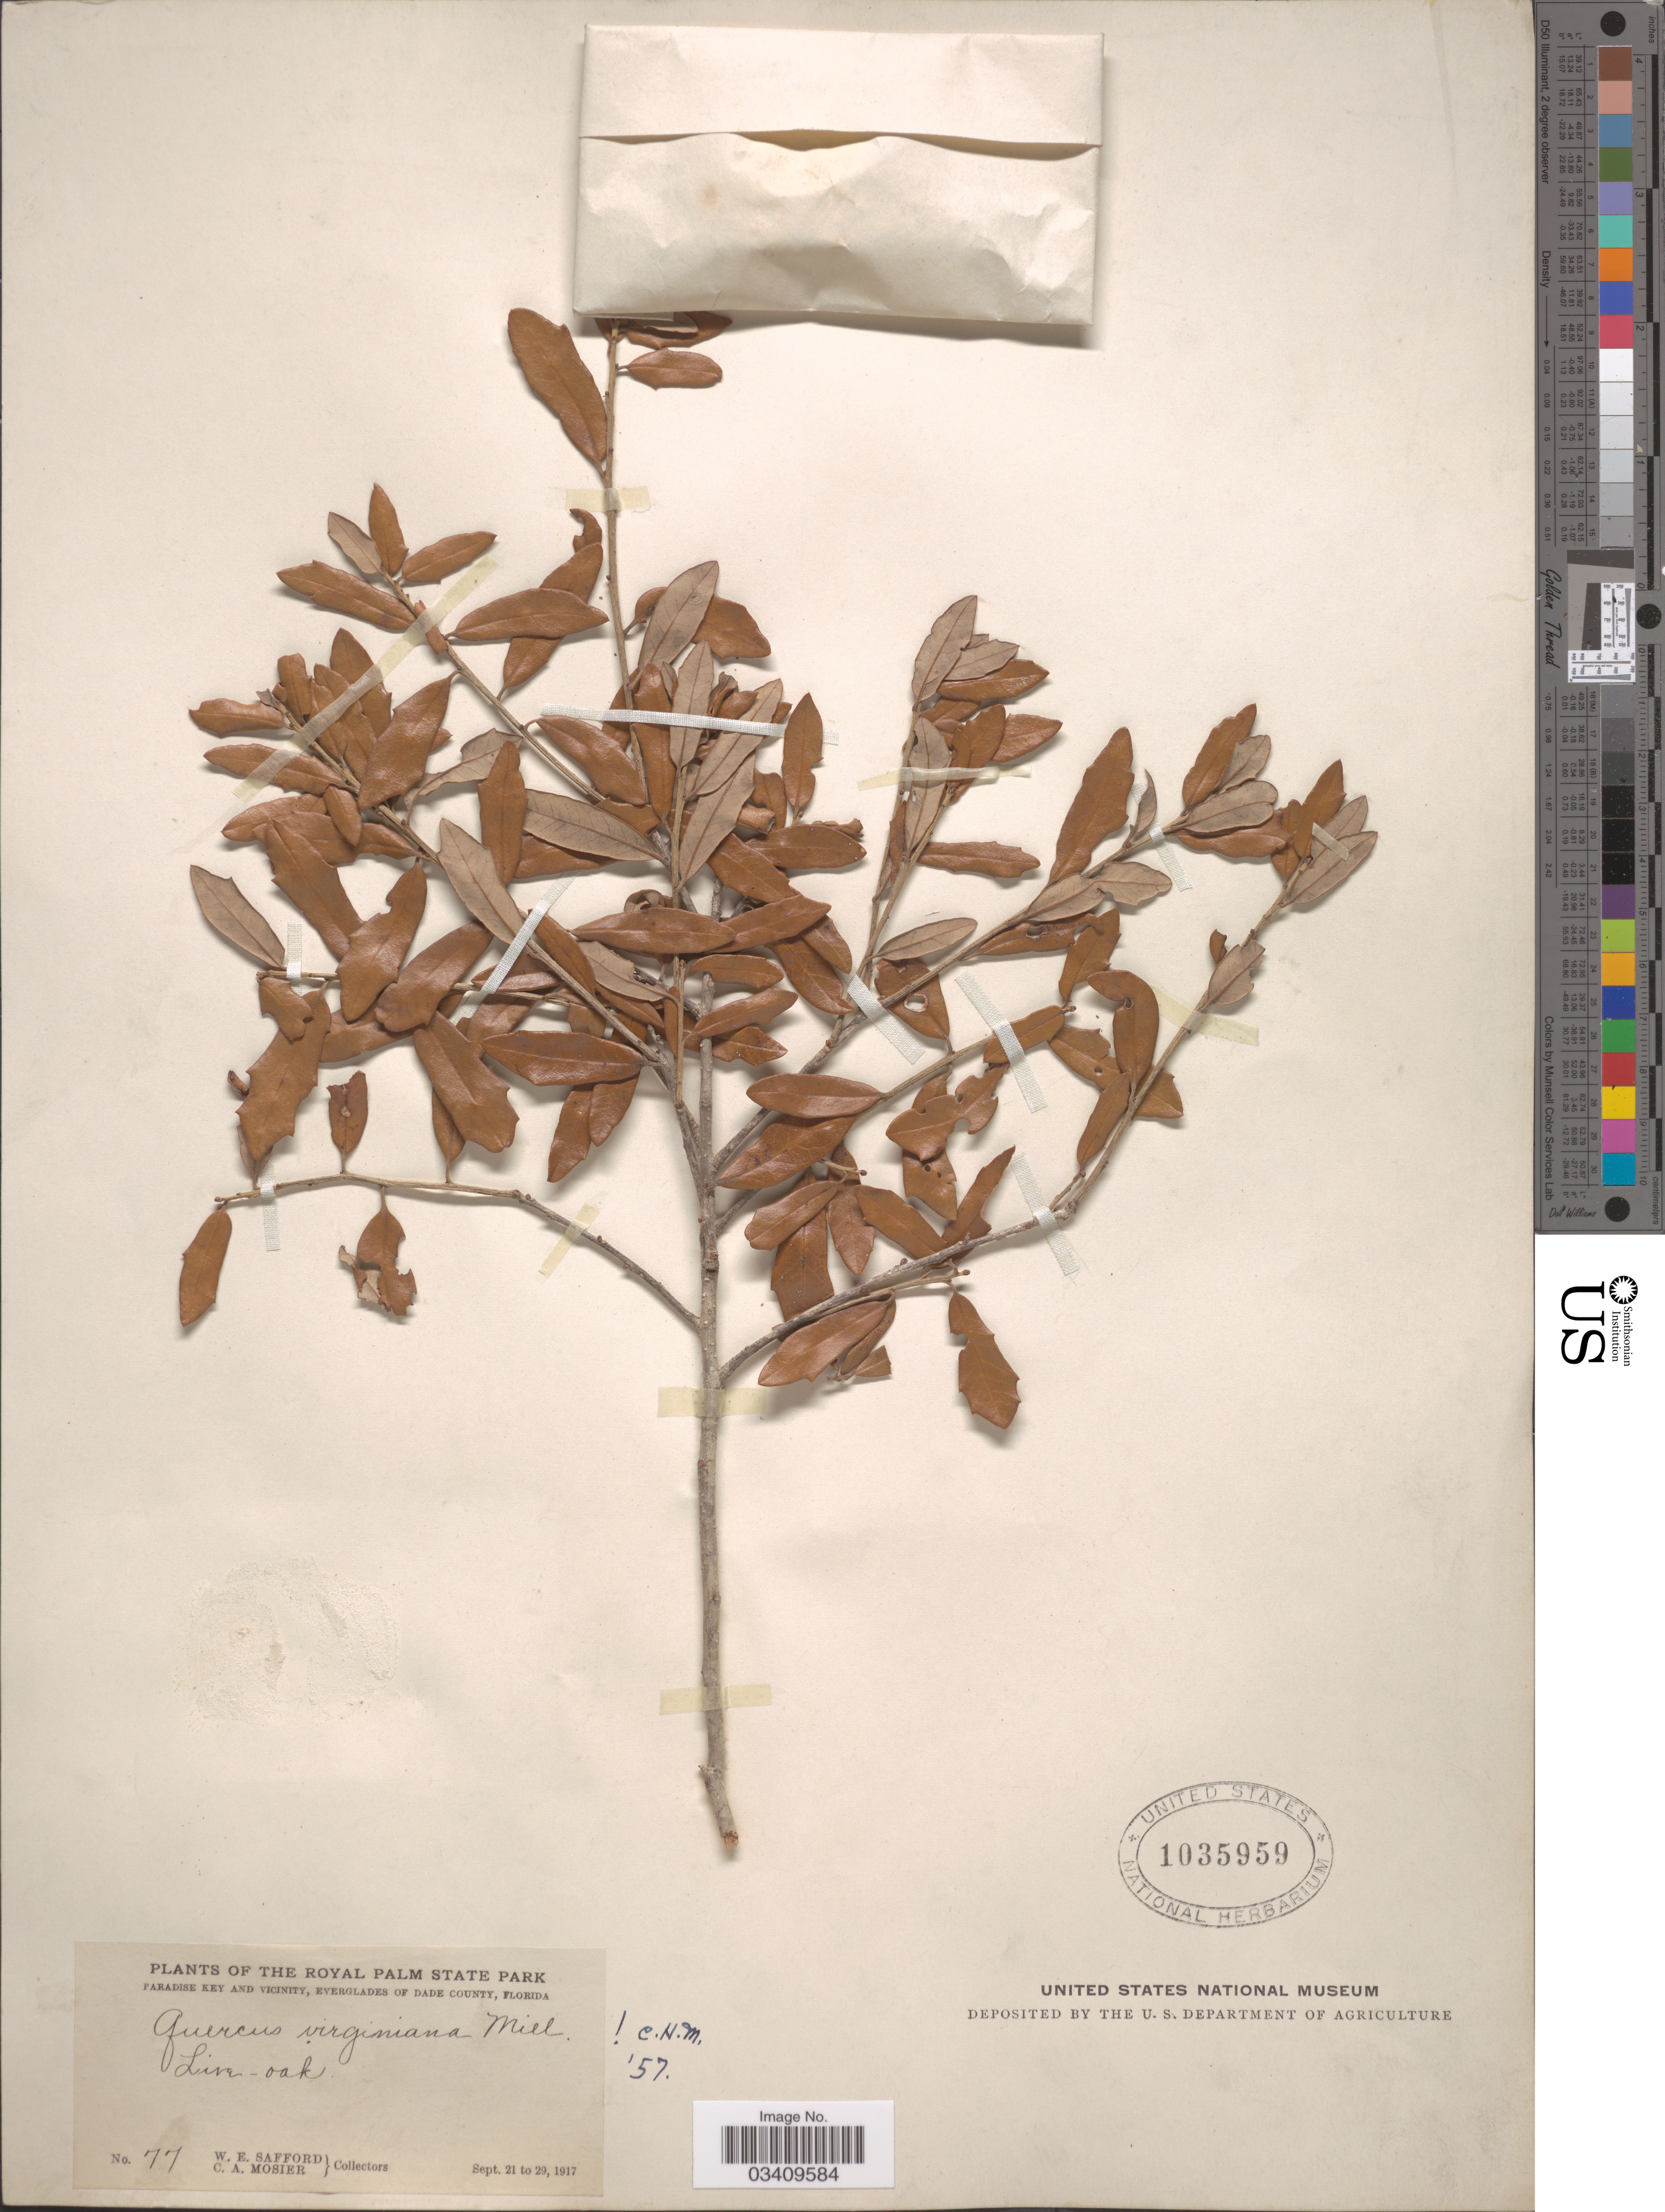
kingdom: Plantae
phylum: Tracheophyta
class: Magnoliopsida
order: Fagales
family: Fagaceae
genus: Quercus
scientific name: Quercus virginiana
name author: Mill.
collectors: W. E. Safford & C. A. Mosier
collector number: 77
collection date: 1917-09-21/1917-09-29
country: United States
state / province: Florida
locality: The Royal Palm State Park. Paradise Key and vicinity, Everglades of Dade County.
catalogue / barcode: US 1035959